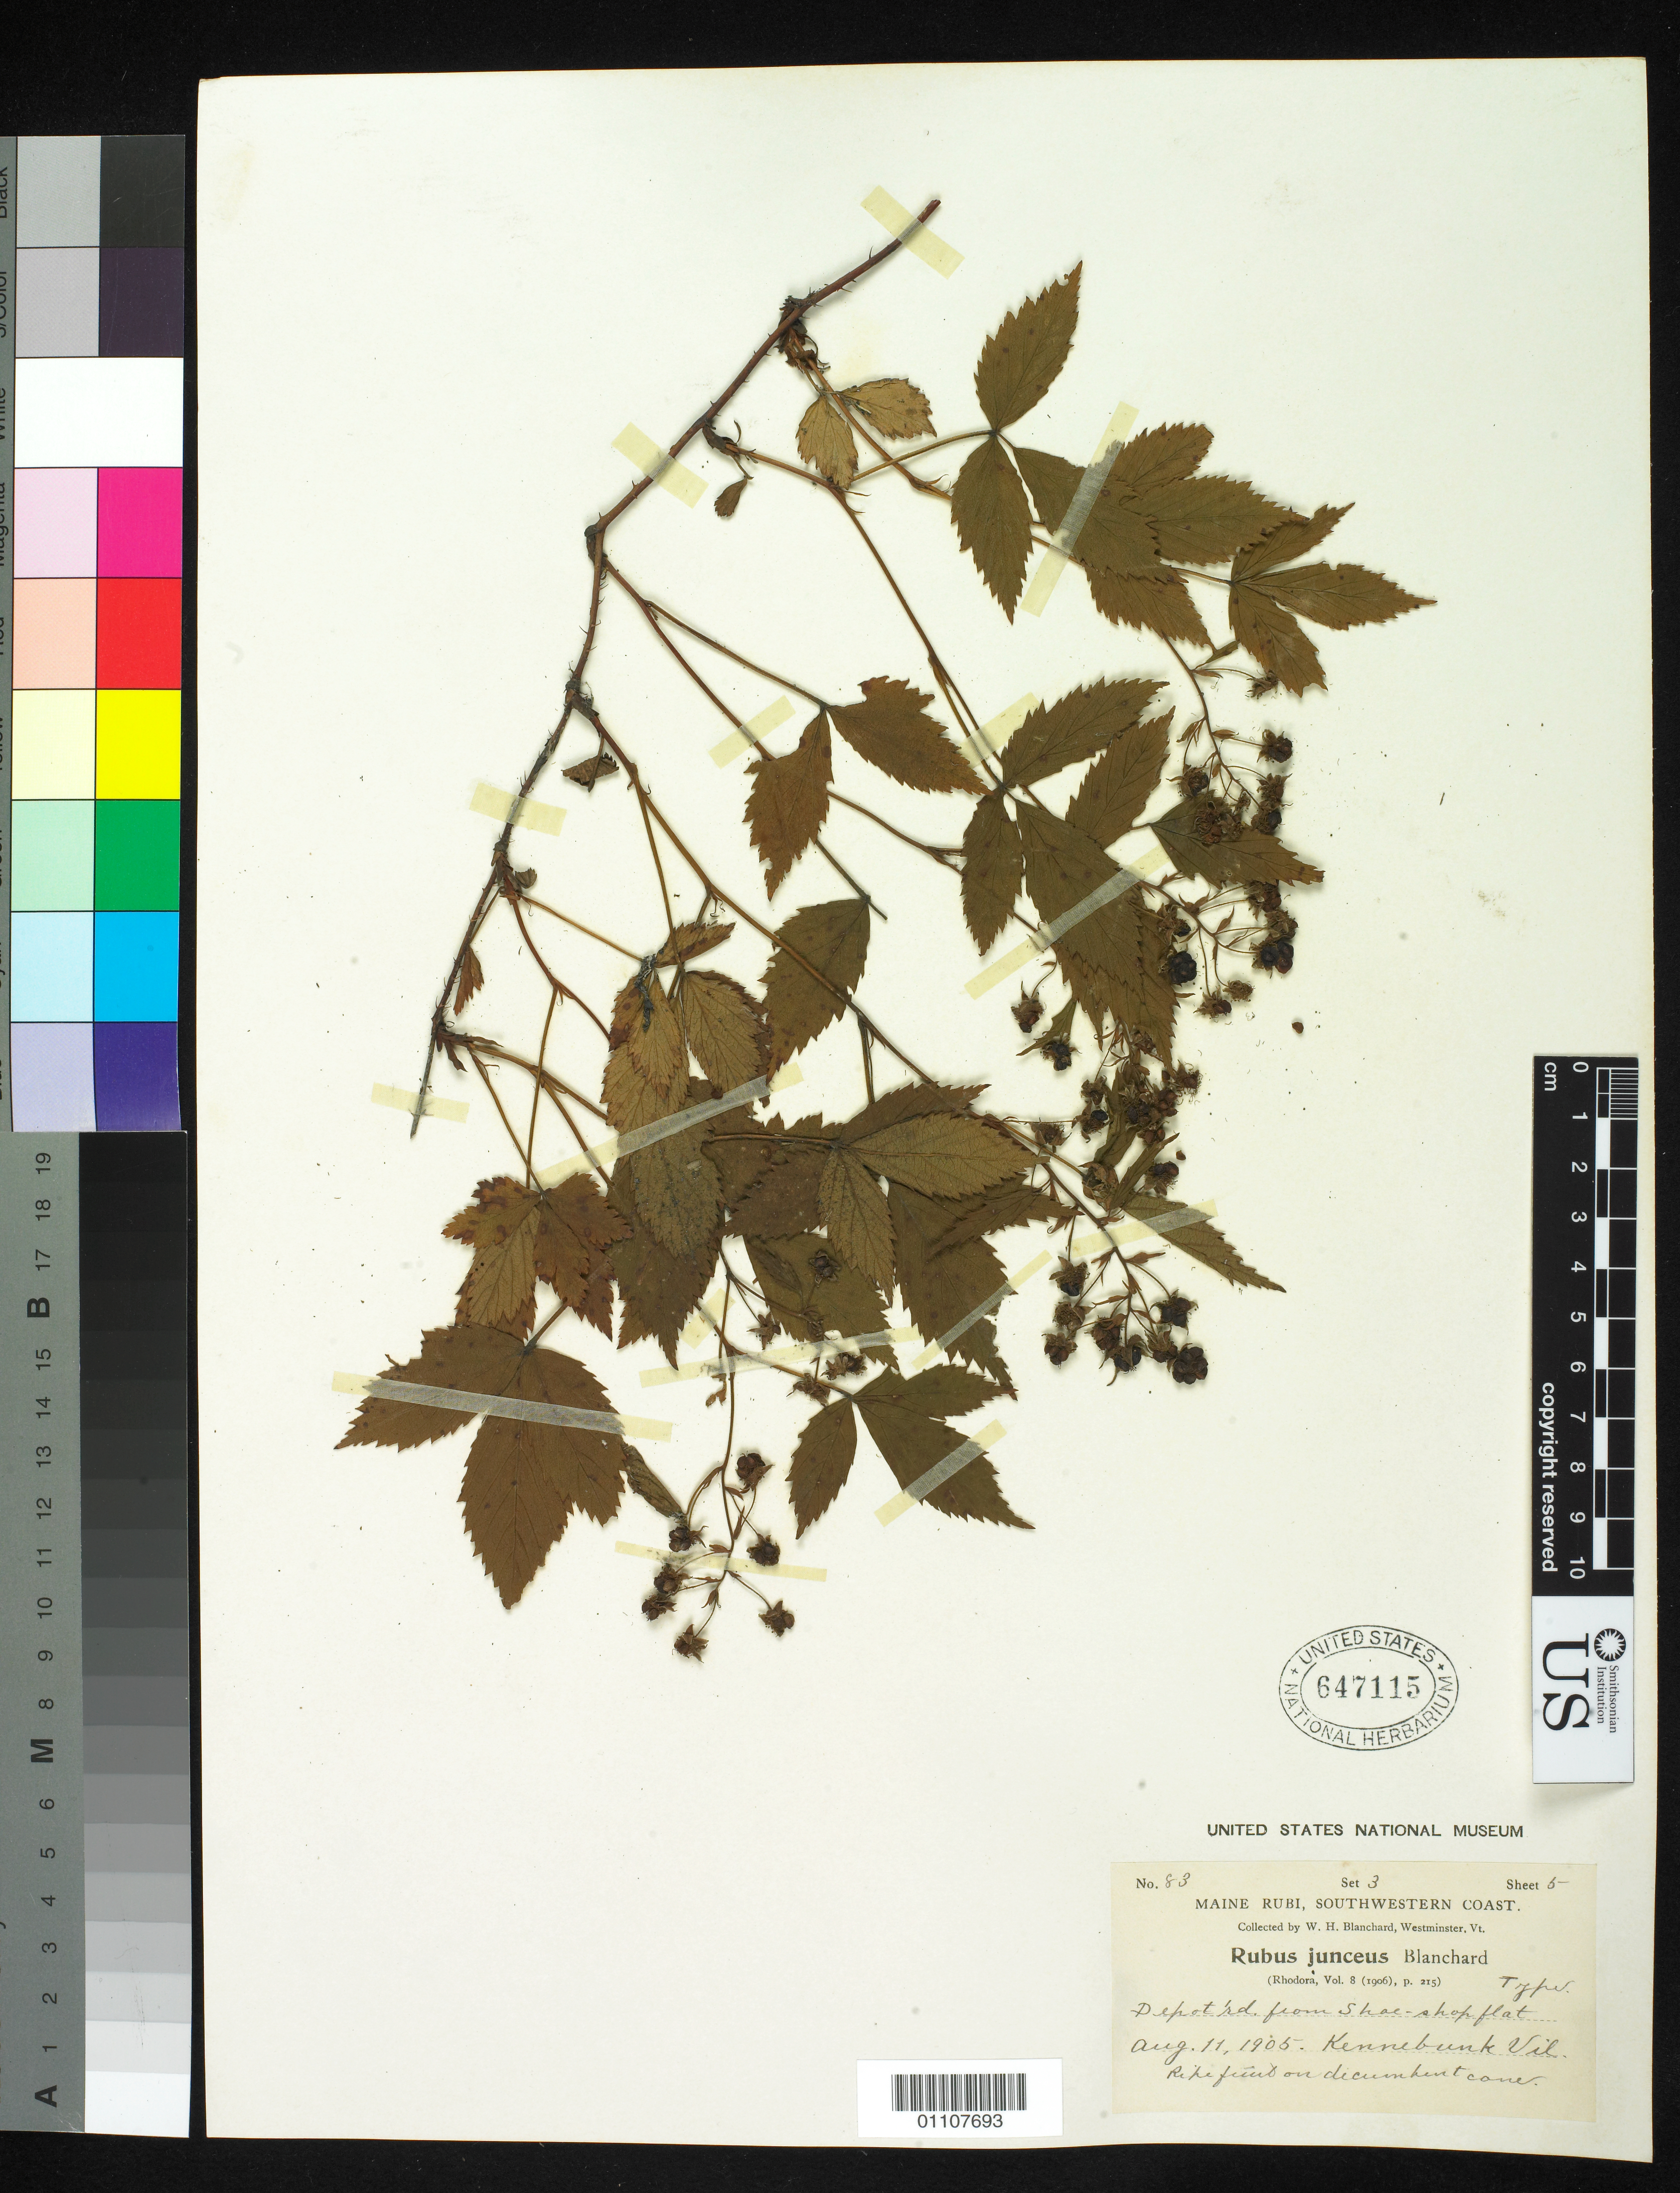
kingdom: Plantae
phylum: Tracheophyta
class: Magnoliopsida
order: Rosales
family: Rosaceae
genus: Rubus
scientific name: Rubus junceus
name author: Blanch.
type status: Syntype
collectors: W. H. Blanchard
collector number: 83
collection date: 1905-08-11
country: United States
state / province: Maine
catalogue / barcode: US 647115